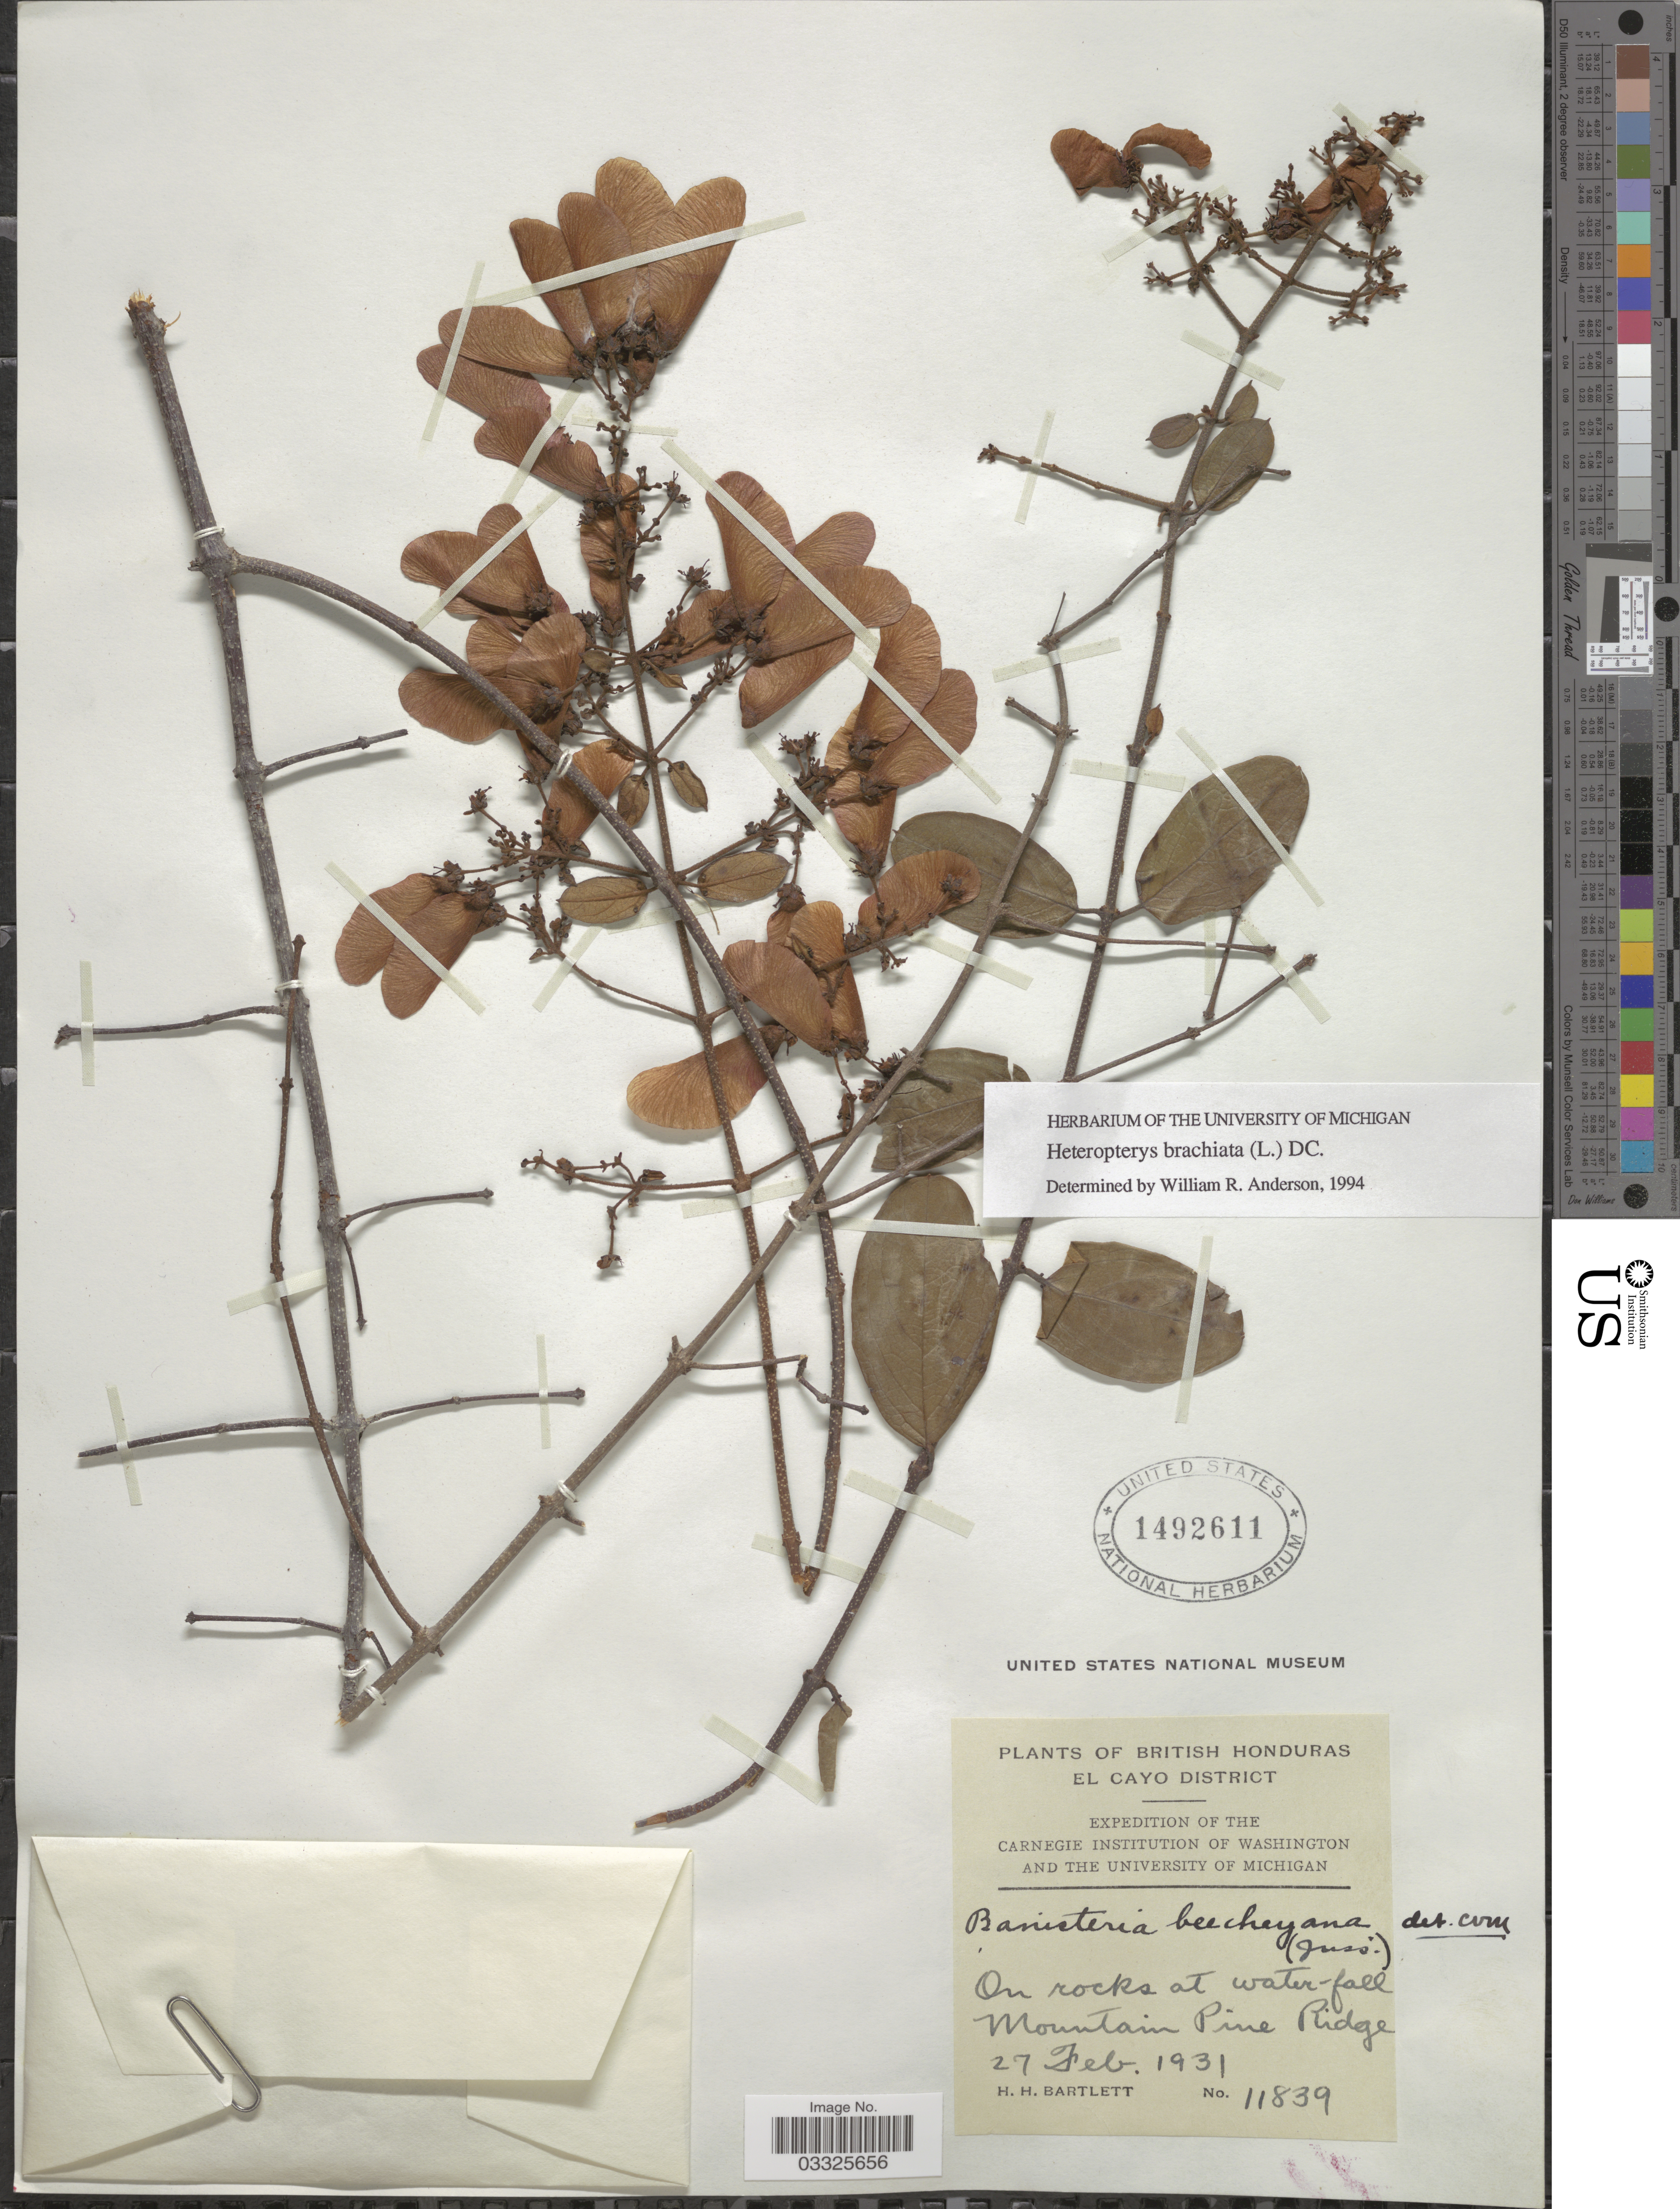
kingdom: Plantae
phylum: Tracheophyta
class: Magnoliopsida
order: Malpighiales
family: Malpighiaceae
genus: Heteropterys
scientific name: Heteropterys brachiata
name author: (L.) DC.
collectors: H. H. Bartlett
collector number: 11839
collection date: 1931-02-27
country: Belize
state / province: Cayo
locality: British Honduras. El Cayo District. Mountain Pine Ridge.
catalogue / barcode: US 1492611